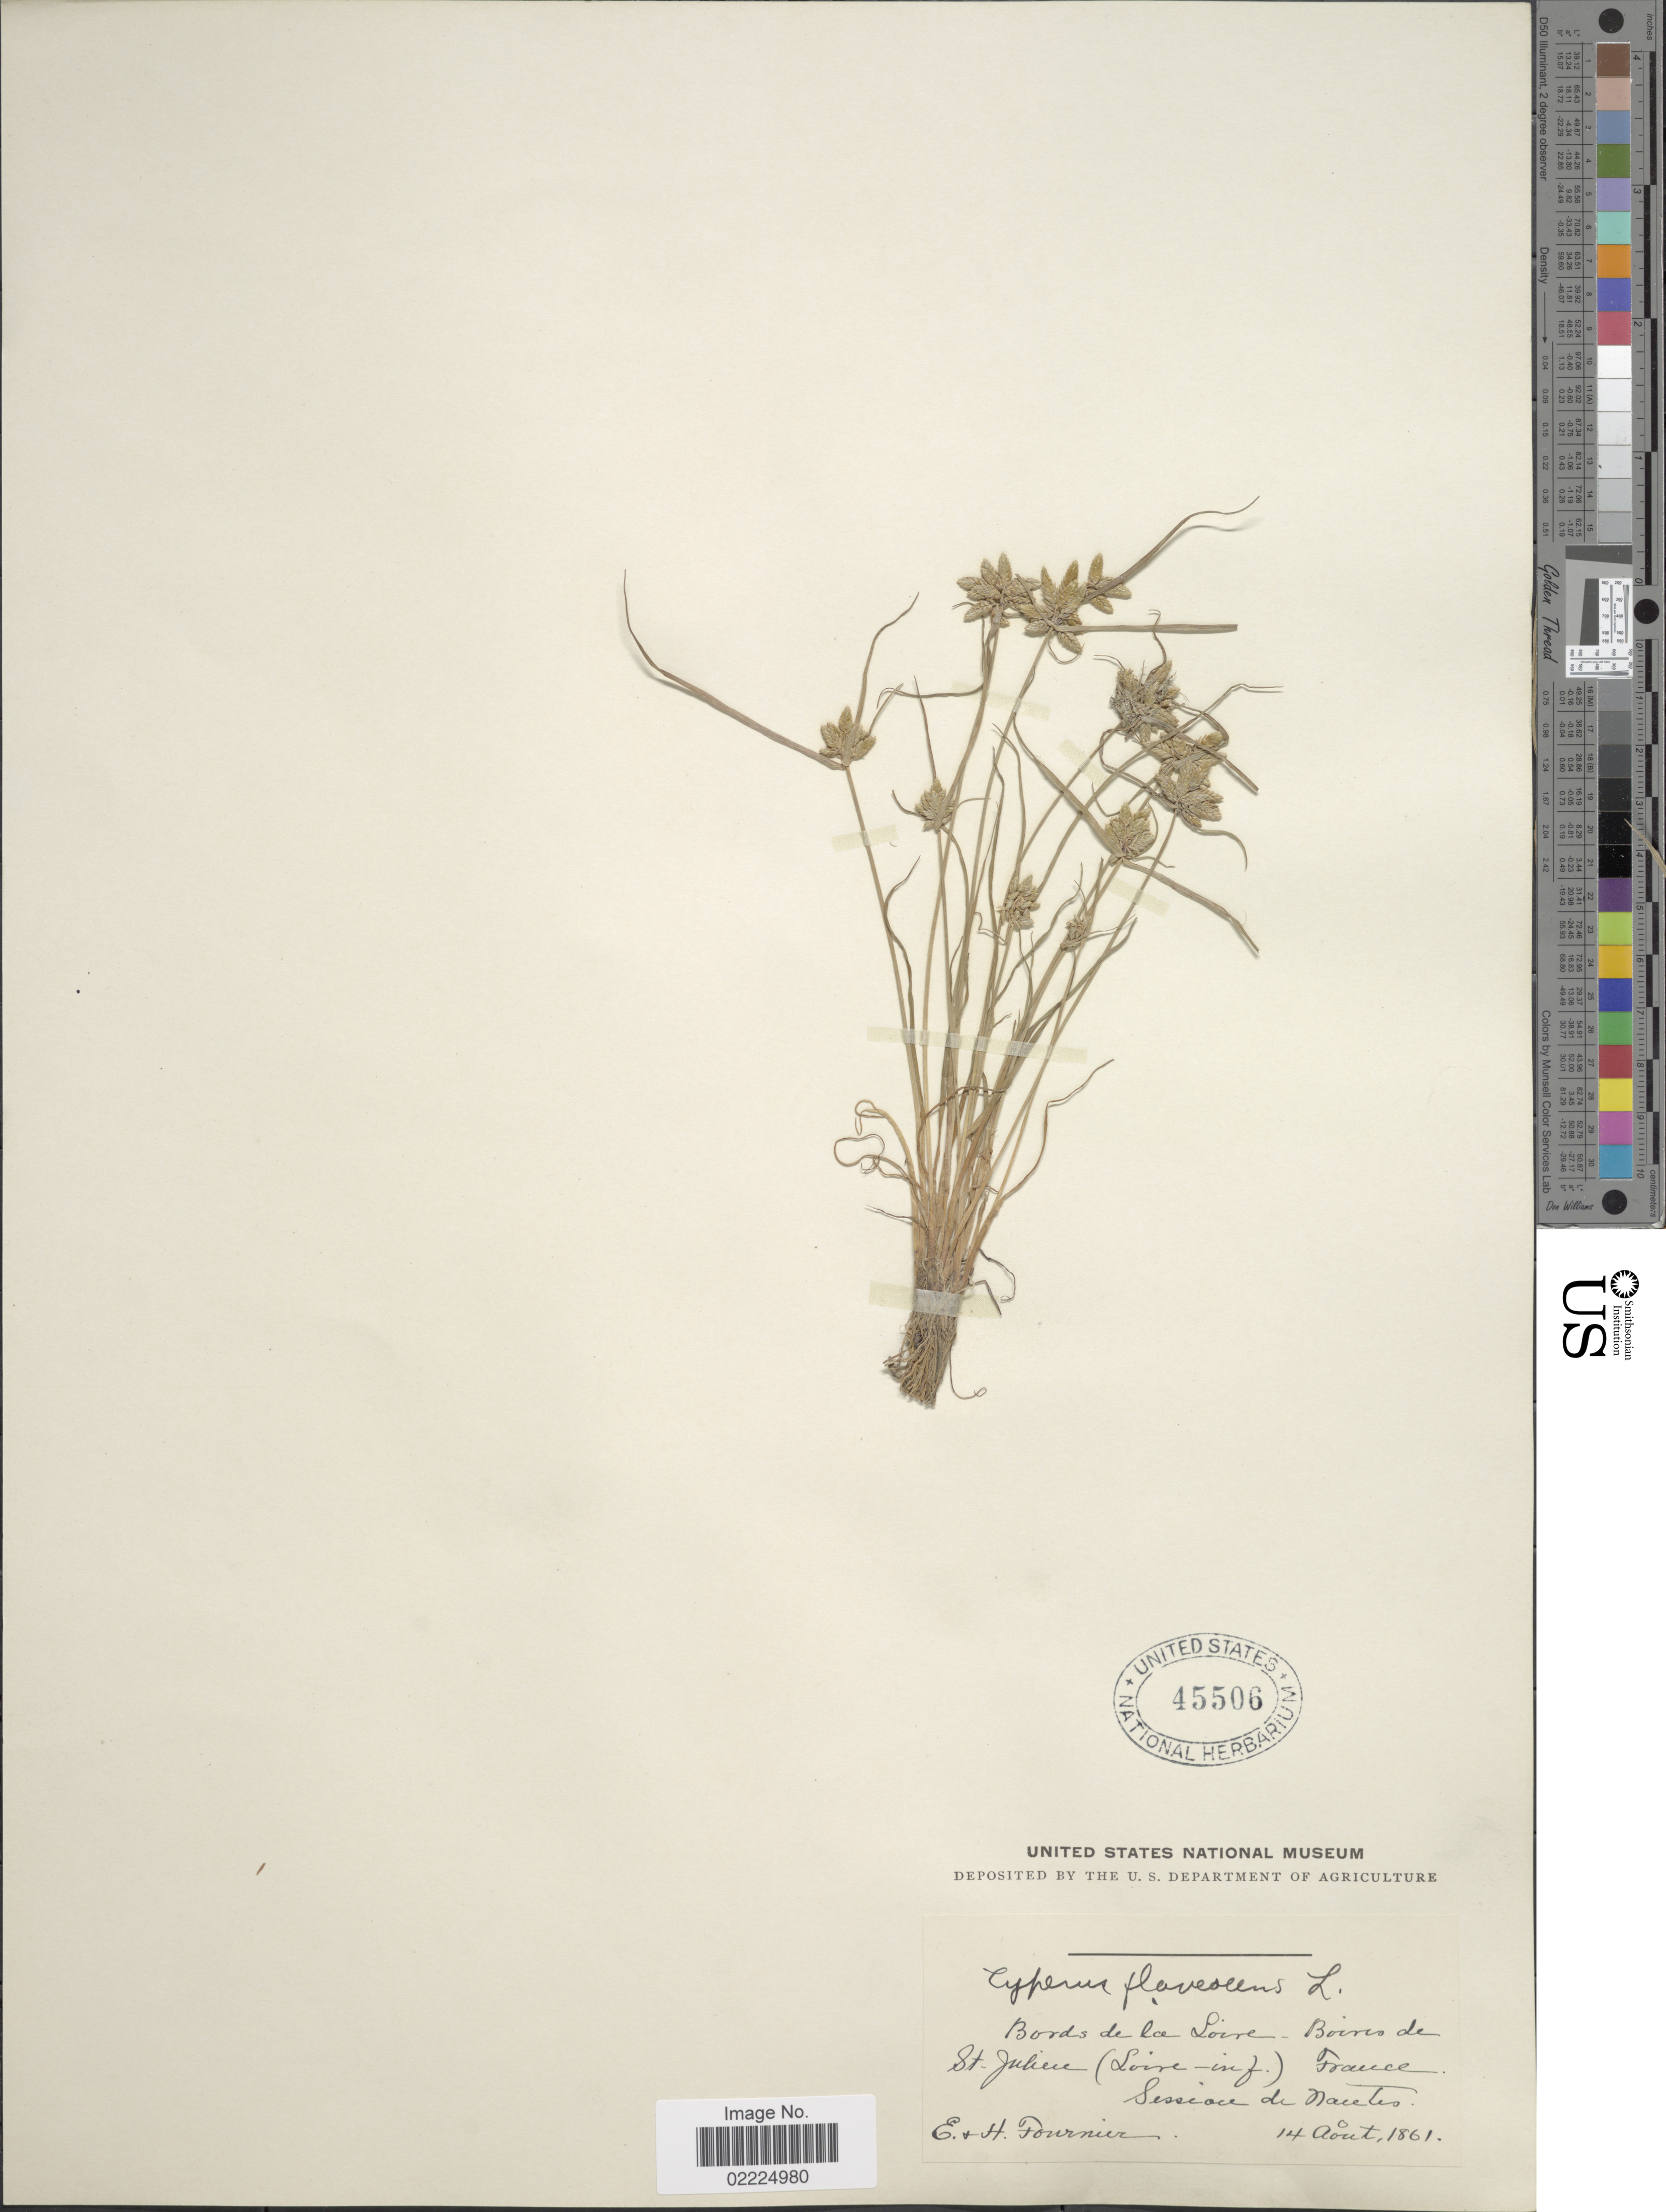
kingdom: Plantae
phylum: Tracheophyta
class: Liliopsida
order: Poales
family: Cyperaceae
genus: Cyperus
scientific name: Cyperus flavescens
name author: L.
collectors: E. Fournier & H. Fournier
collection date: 1861-08-14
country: France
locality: Bords de la Loire - Boises de St Ju [illegible text] (Loire- inf), Session de Macetes [interpreted]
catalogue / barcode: US 45506